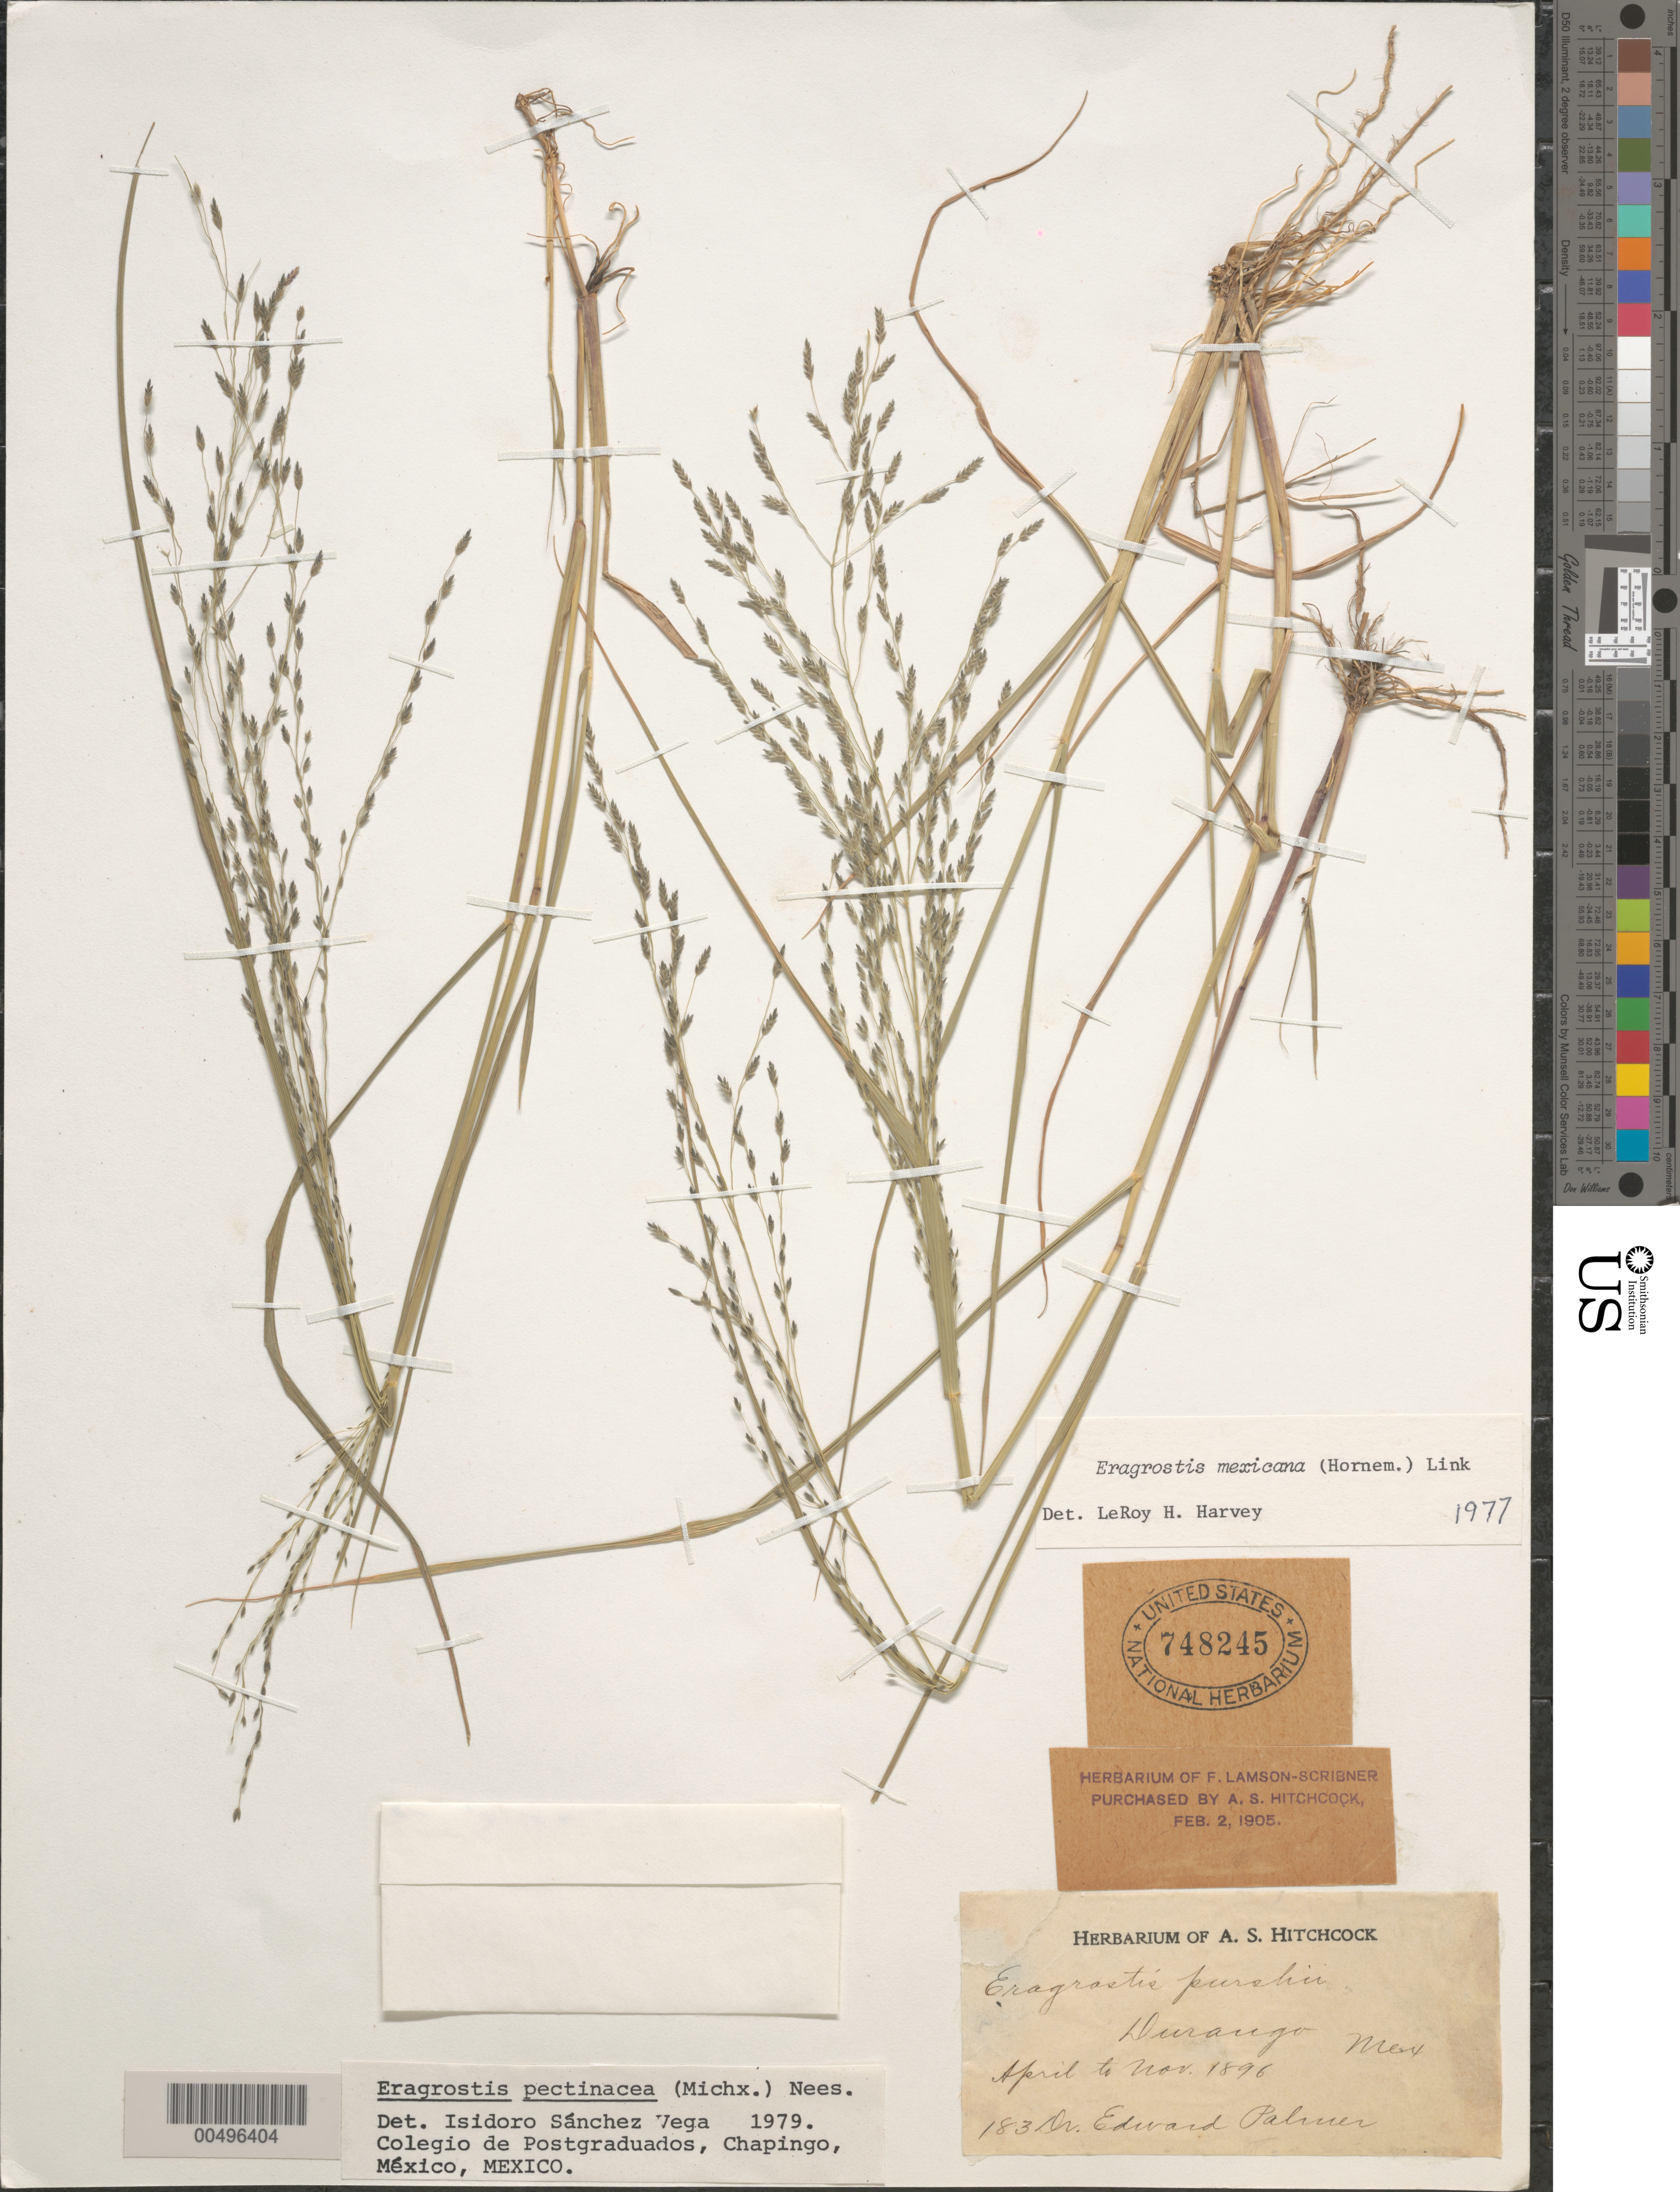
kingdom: Plantae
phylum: Tracheophyta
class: Liliopsida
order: Poales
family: Poaceae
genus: Eragrostis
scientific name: Eragrostis pectinacea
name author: (Michx.) Nees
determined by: Sánchez Vega, I. M.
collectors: E. Palmer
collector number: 183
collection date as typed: Apr 1896 to Nov 1896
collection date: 1896-04/1896-11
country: Mexico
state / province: Durango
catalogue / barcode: US 748245